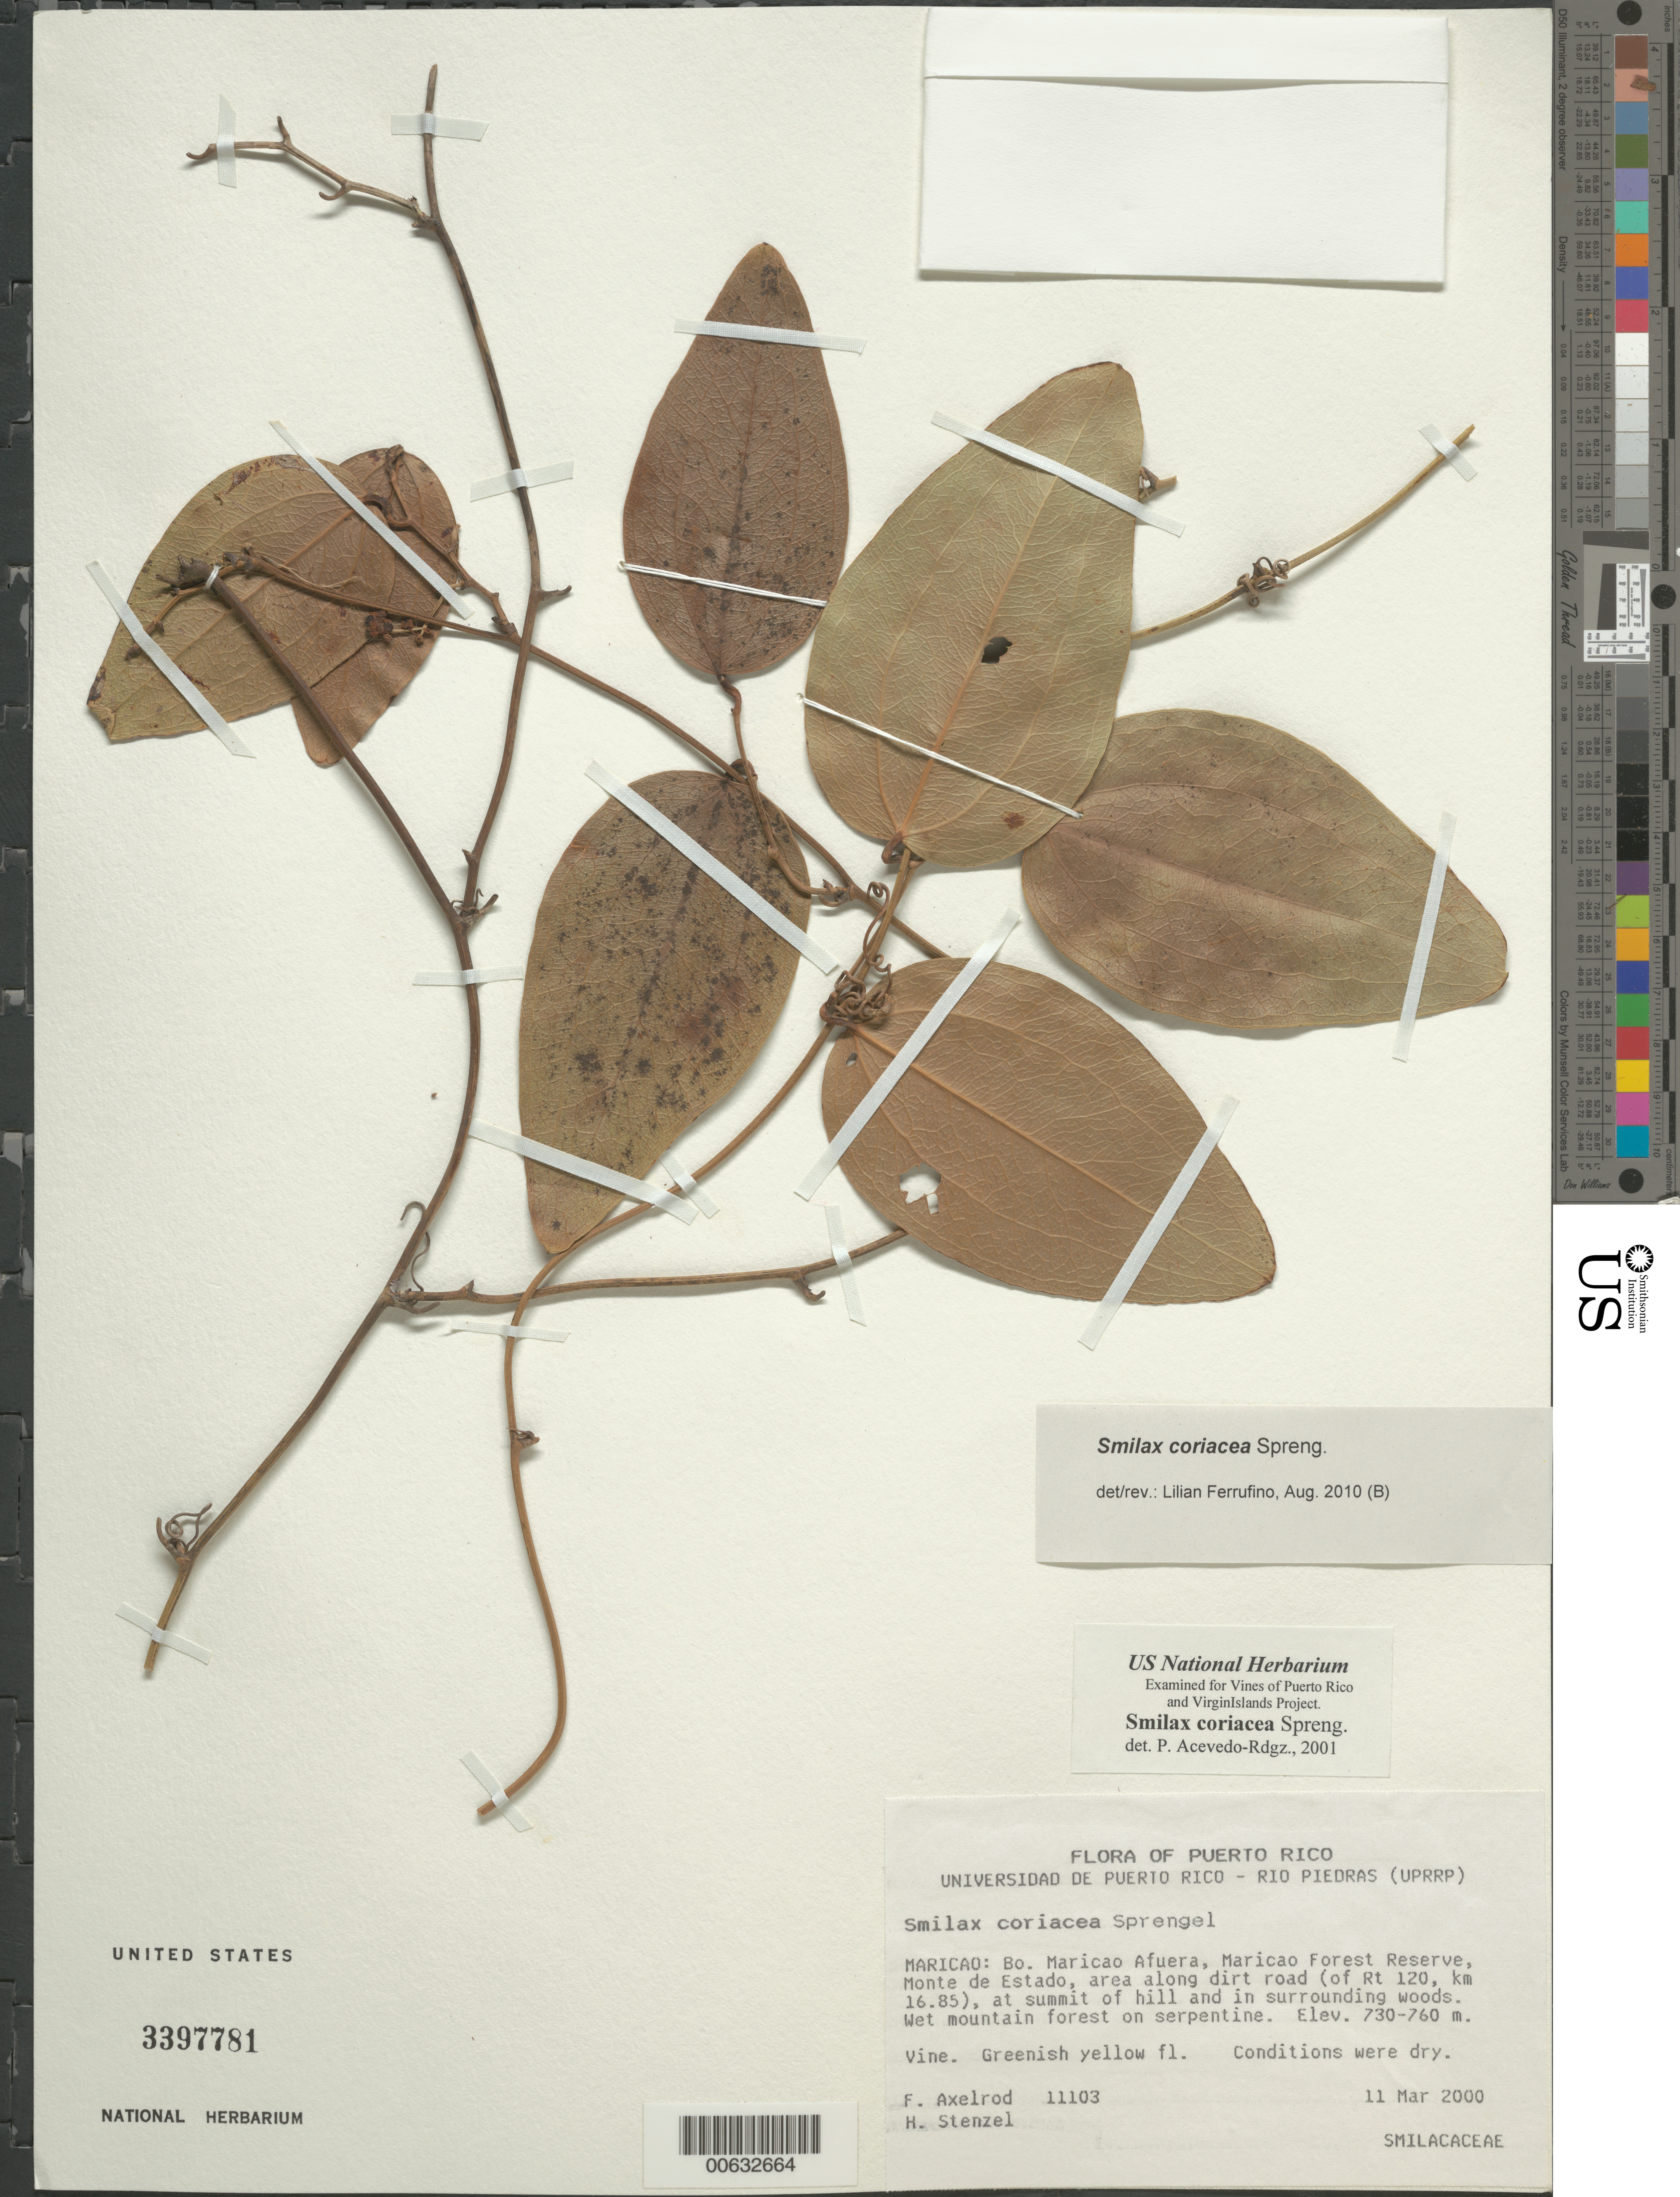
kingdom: Plantae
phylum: Tracheophyta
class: Liliopsida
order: Liliales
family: Smilacaceae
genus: Smilax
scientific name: Smilax coriacea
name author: Spreng.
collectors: F. S. Axelrod & H. Stenzel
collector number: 11103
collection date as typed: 11 Mar 2000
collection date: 2000-03-11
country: Puerto Rico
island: Greater Antilles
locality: Maricao: Bo. Maricao Afuera, Maricao Forest Reserve, Monte de Estado, area along dirt road (of Rt 120, km 16.85), at summit of hill and in woods.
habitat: Wet mountain forest on serpentine.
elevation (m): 730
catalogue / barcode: US 3397781